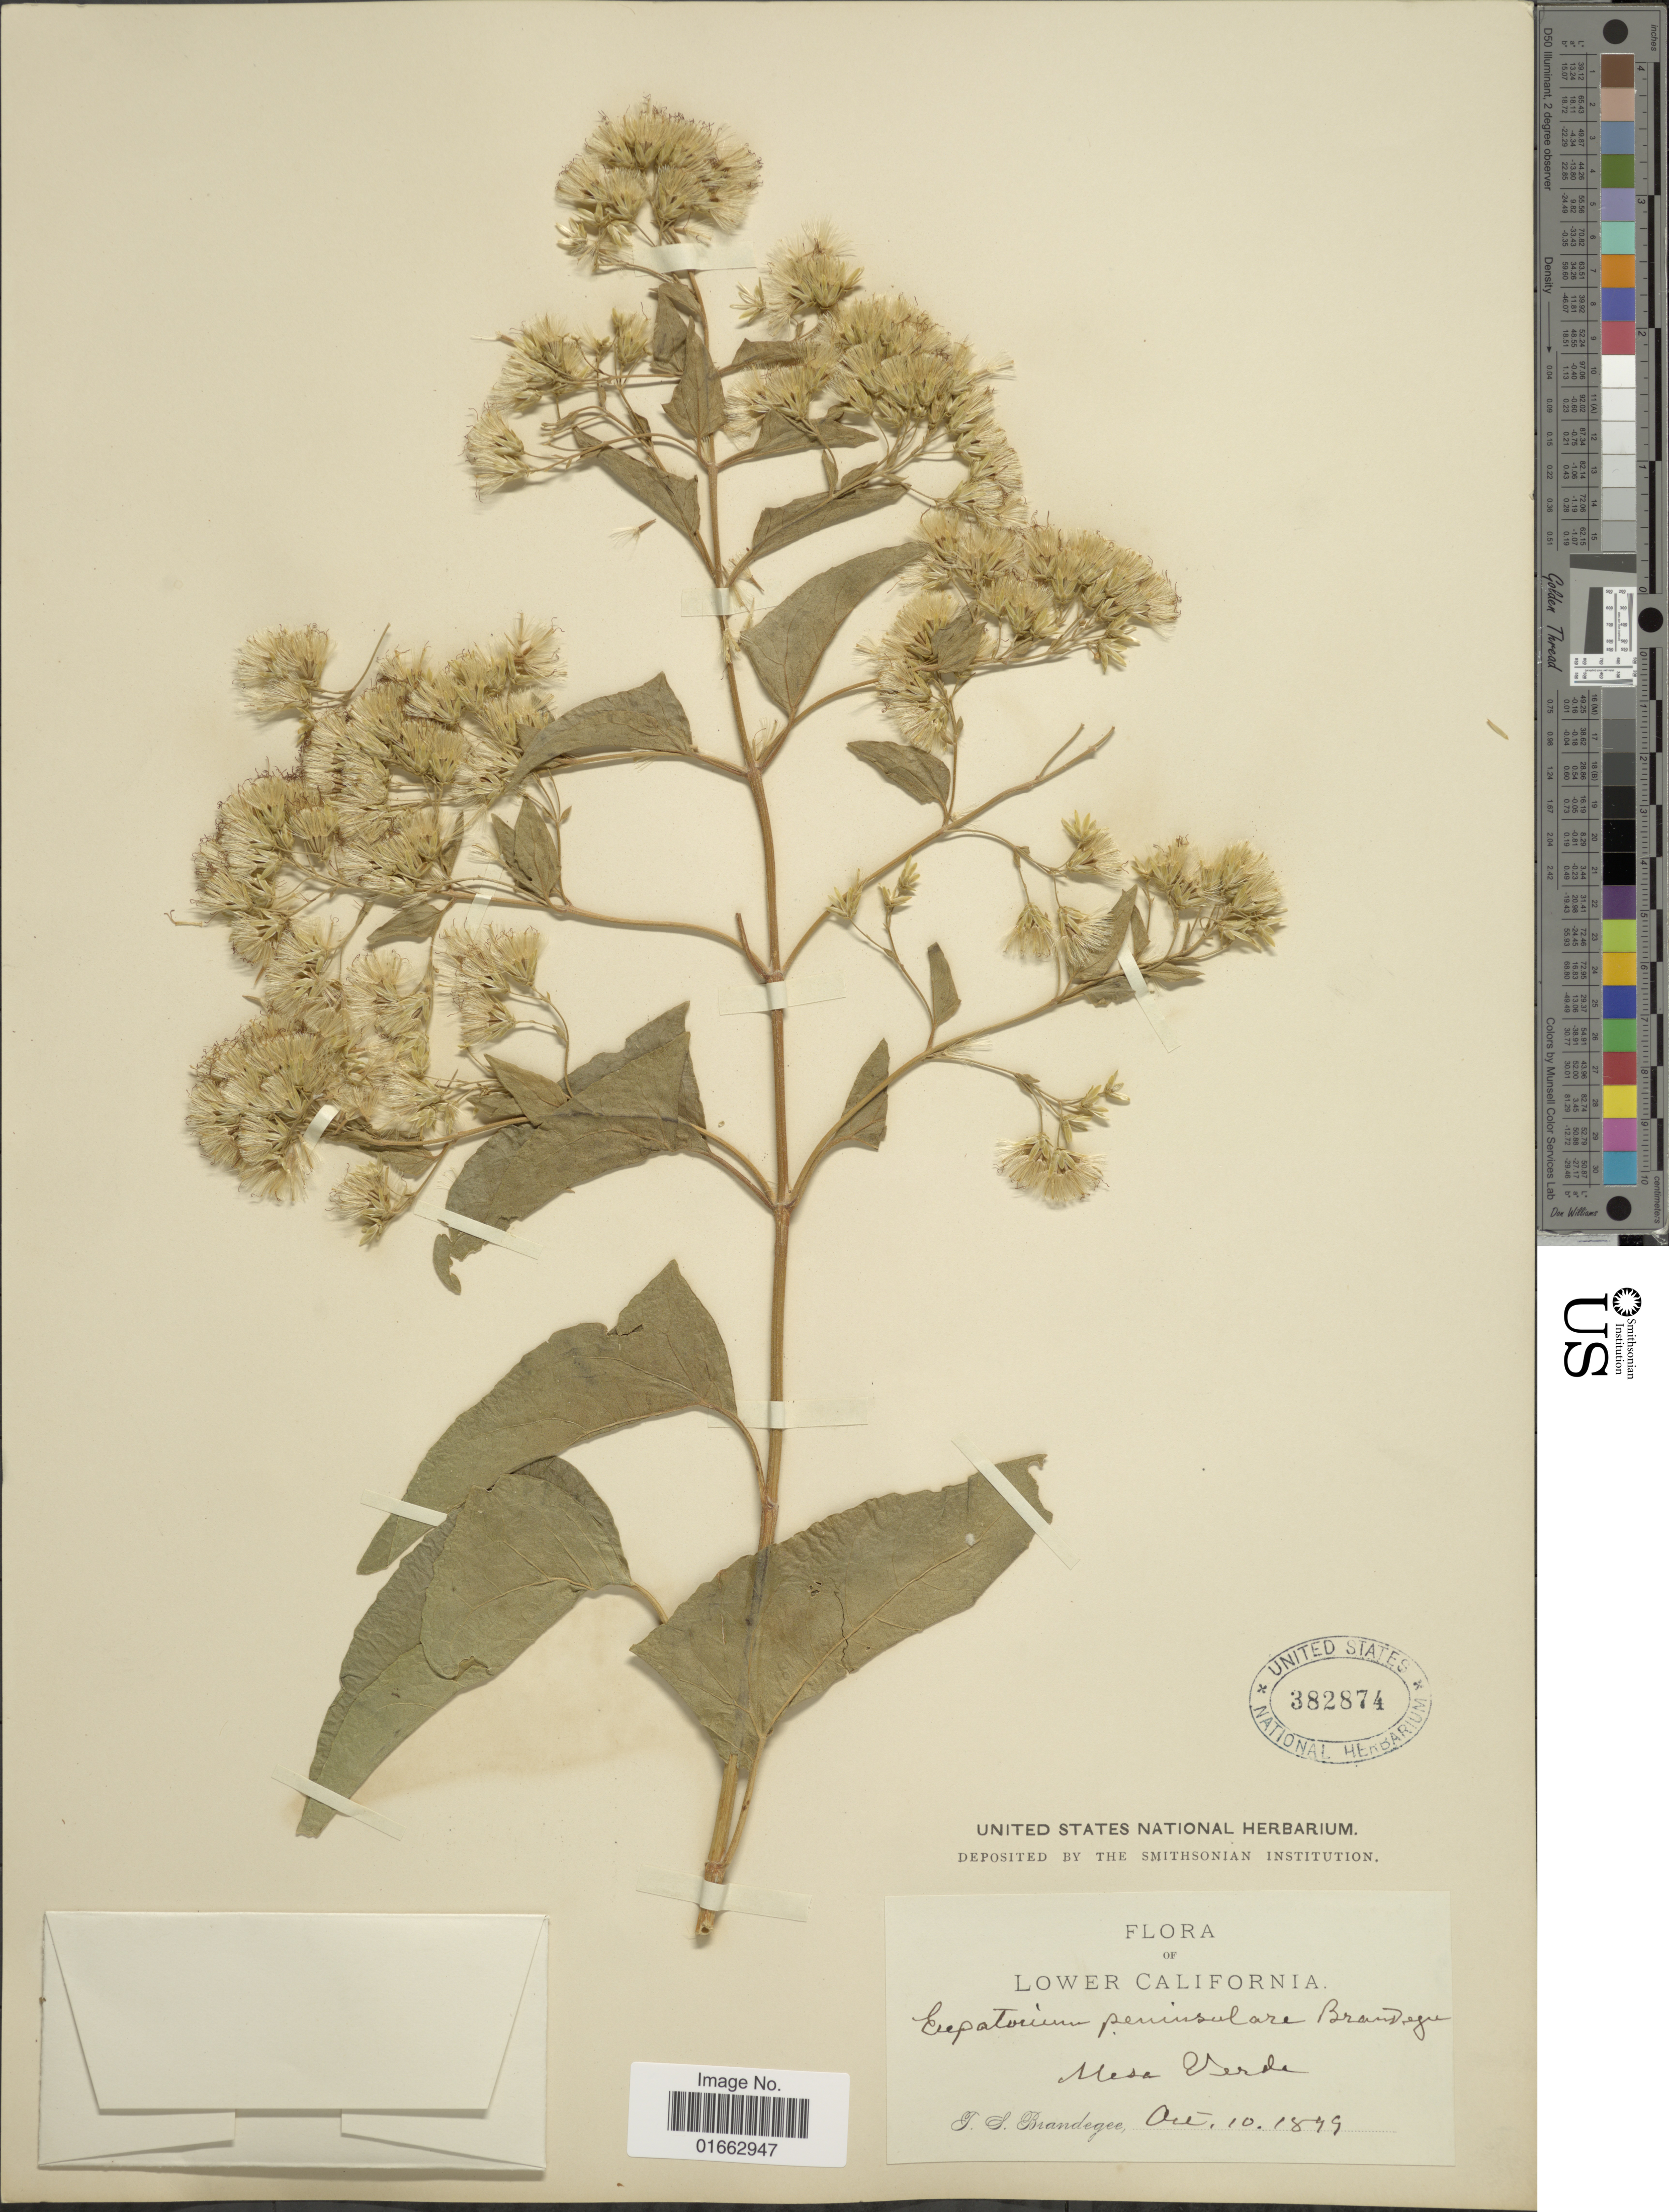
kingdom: Plantae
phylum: Tracheophyta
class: Magnoliopsida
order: Asterales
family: Asteraceae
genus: Critonia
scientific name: Critonia peninsularis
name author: (Brandegee) R.M. King & H. Rob.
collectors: T. S. Brandegee (herbarium)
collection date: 1899-10-10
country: Mexico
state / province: Baja California Sur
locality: Lower California, Mesa Verde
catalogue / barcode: US 382874